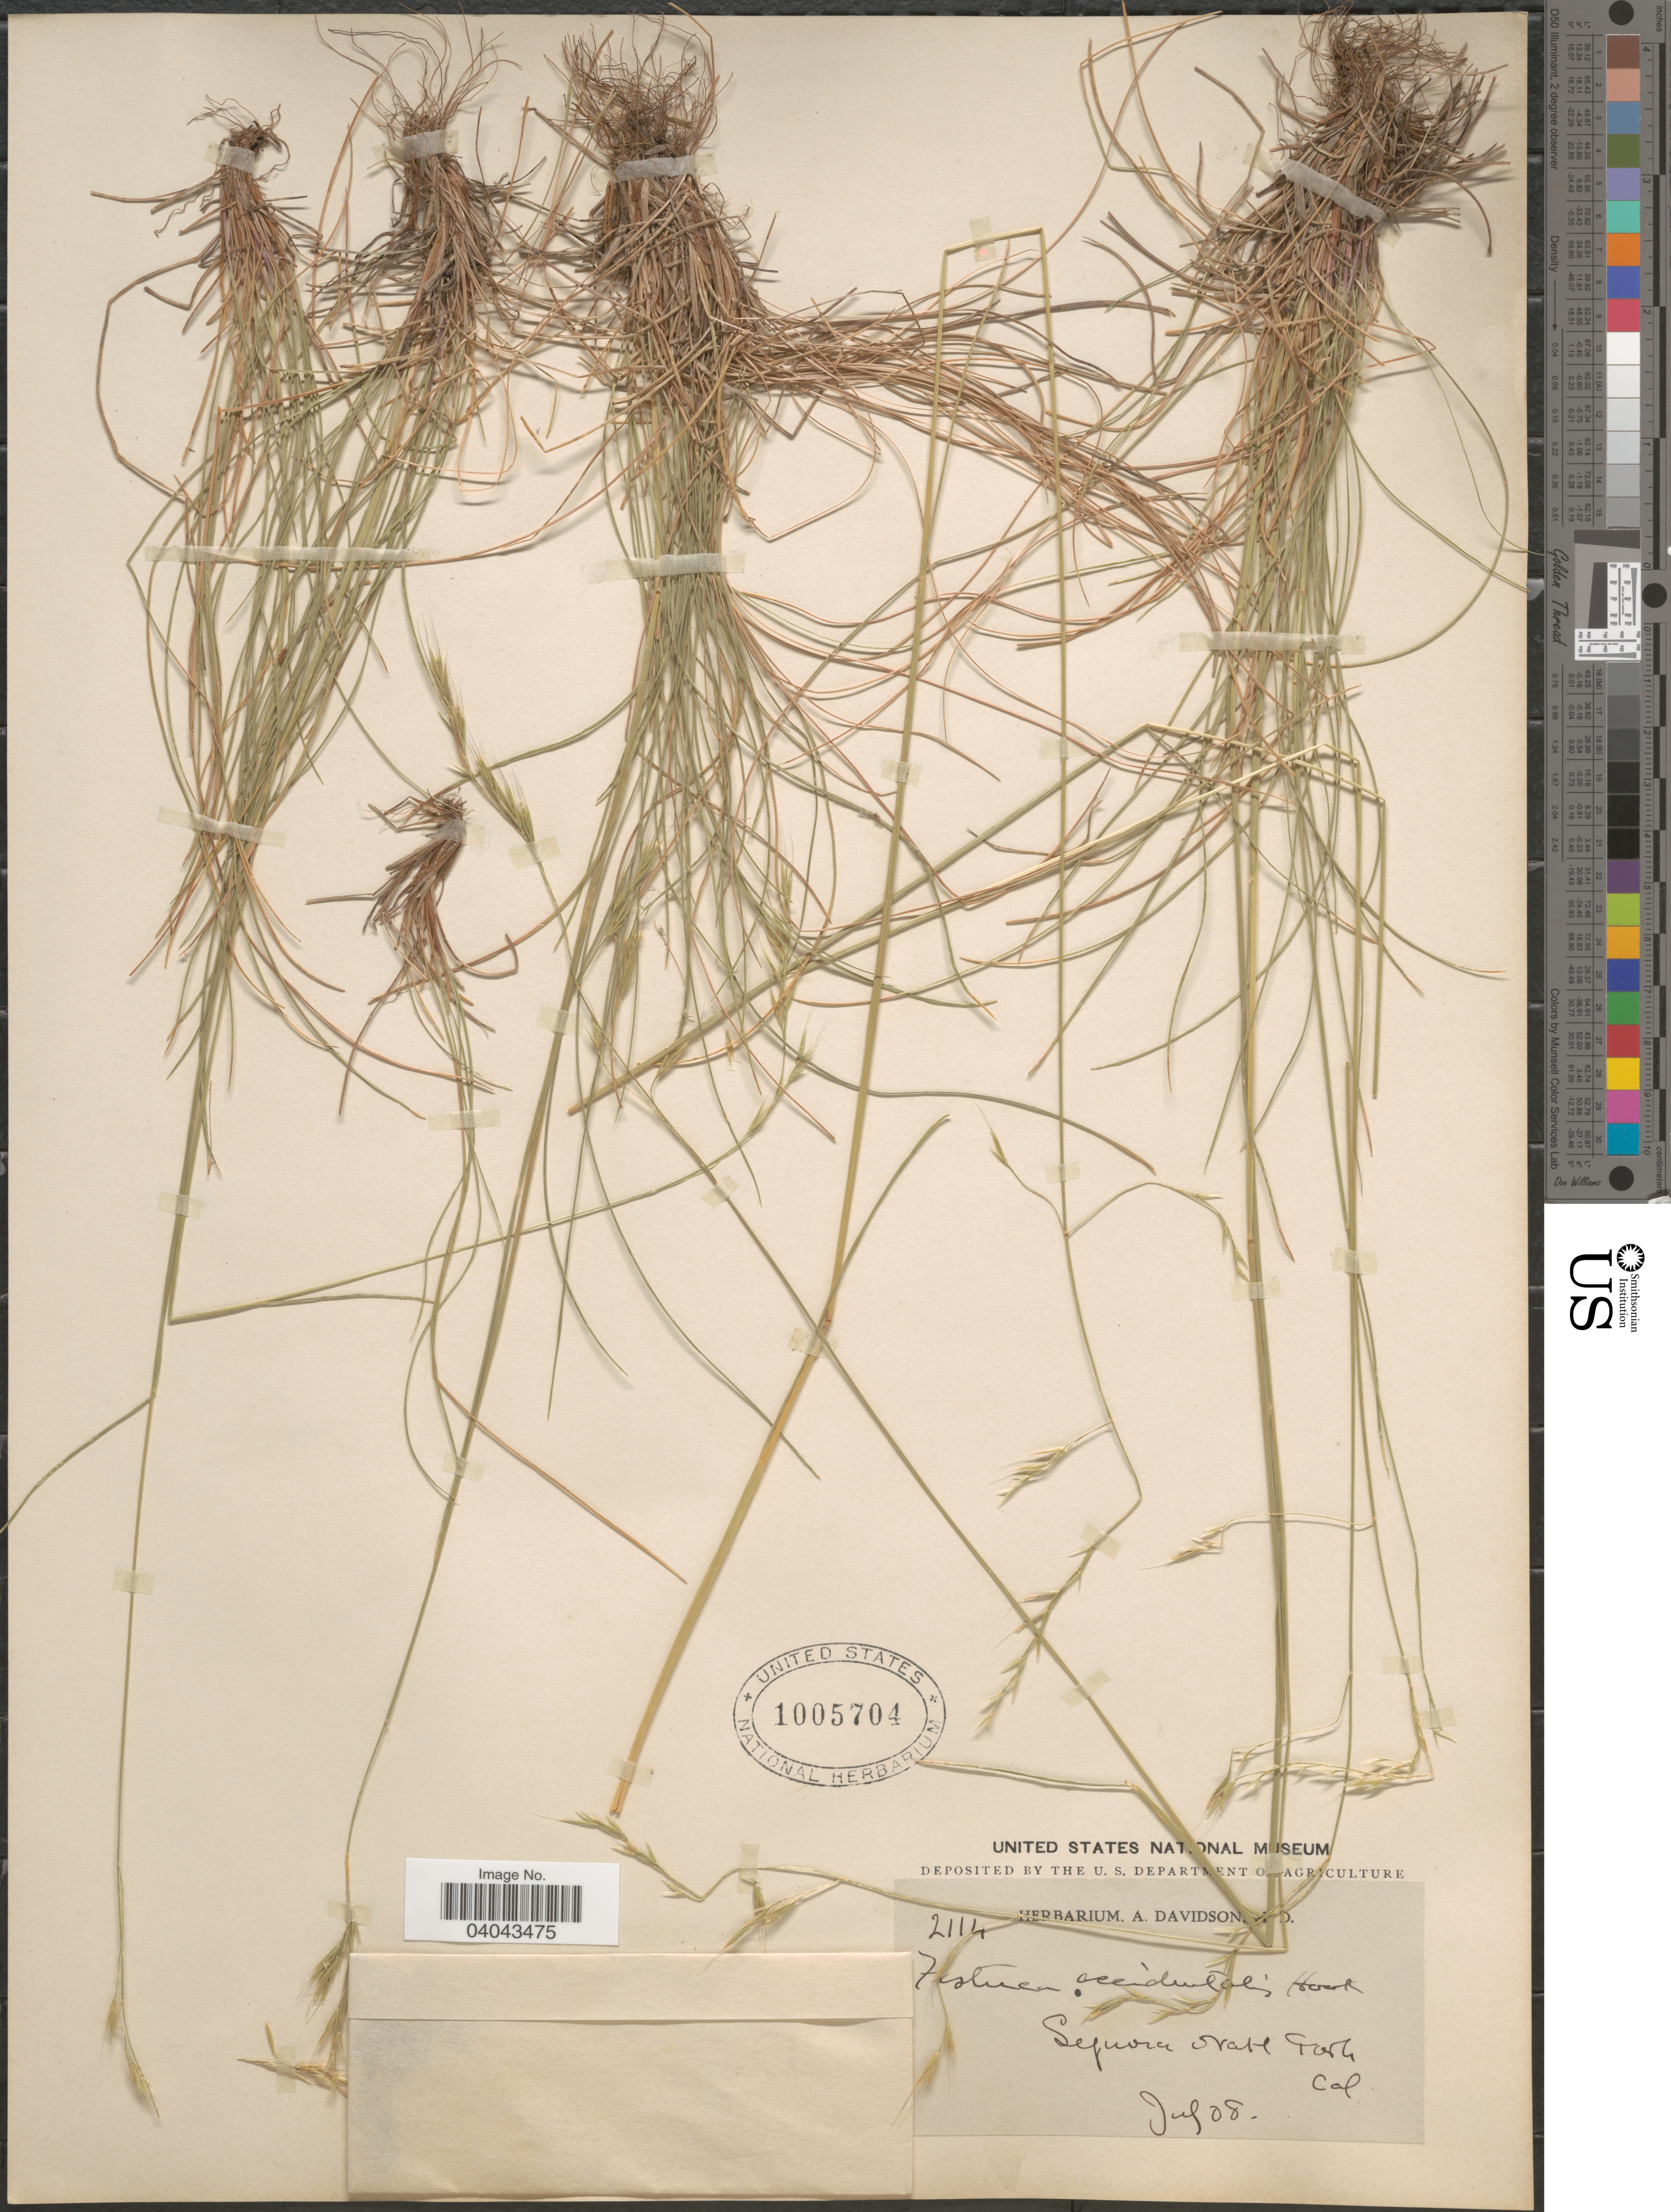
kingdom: Plantae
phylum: Tracheophyta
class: Liliopsida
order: Poales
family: Poaceae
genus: Festuca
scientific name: Festuca occidentalis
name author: Hook.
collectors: ex herb. A. Davidson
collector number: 2114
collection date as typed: Transcribed d/m/y: /7/8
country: United States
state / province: California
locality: Seymour Natl Park.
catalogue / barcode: US 1005704